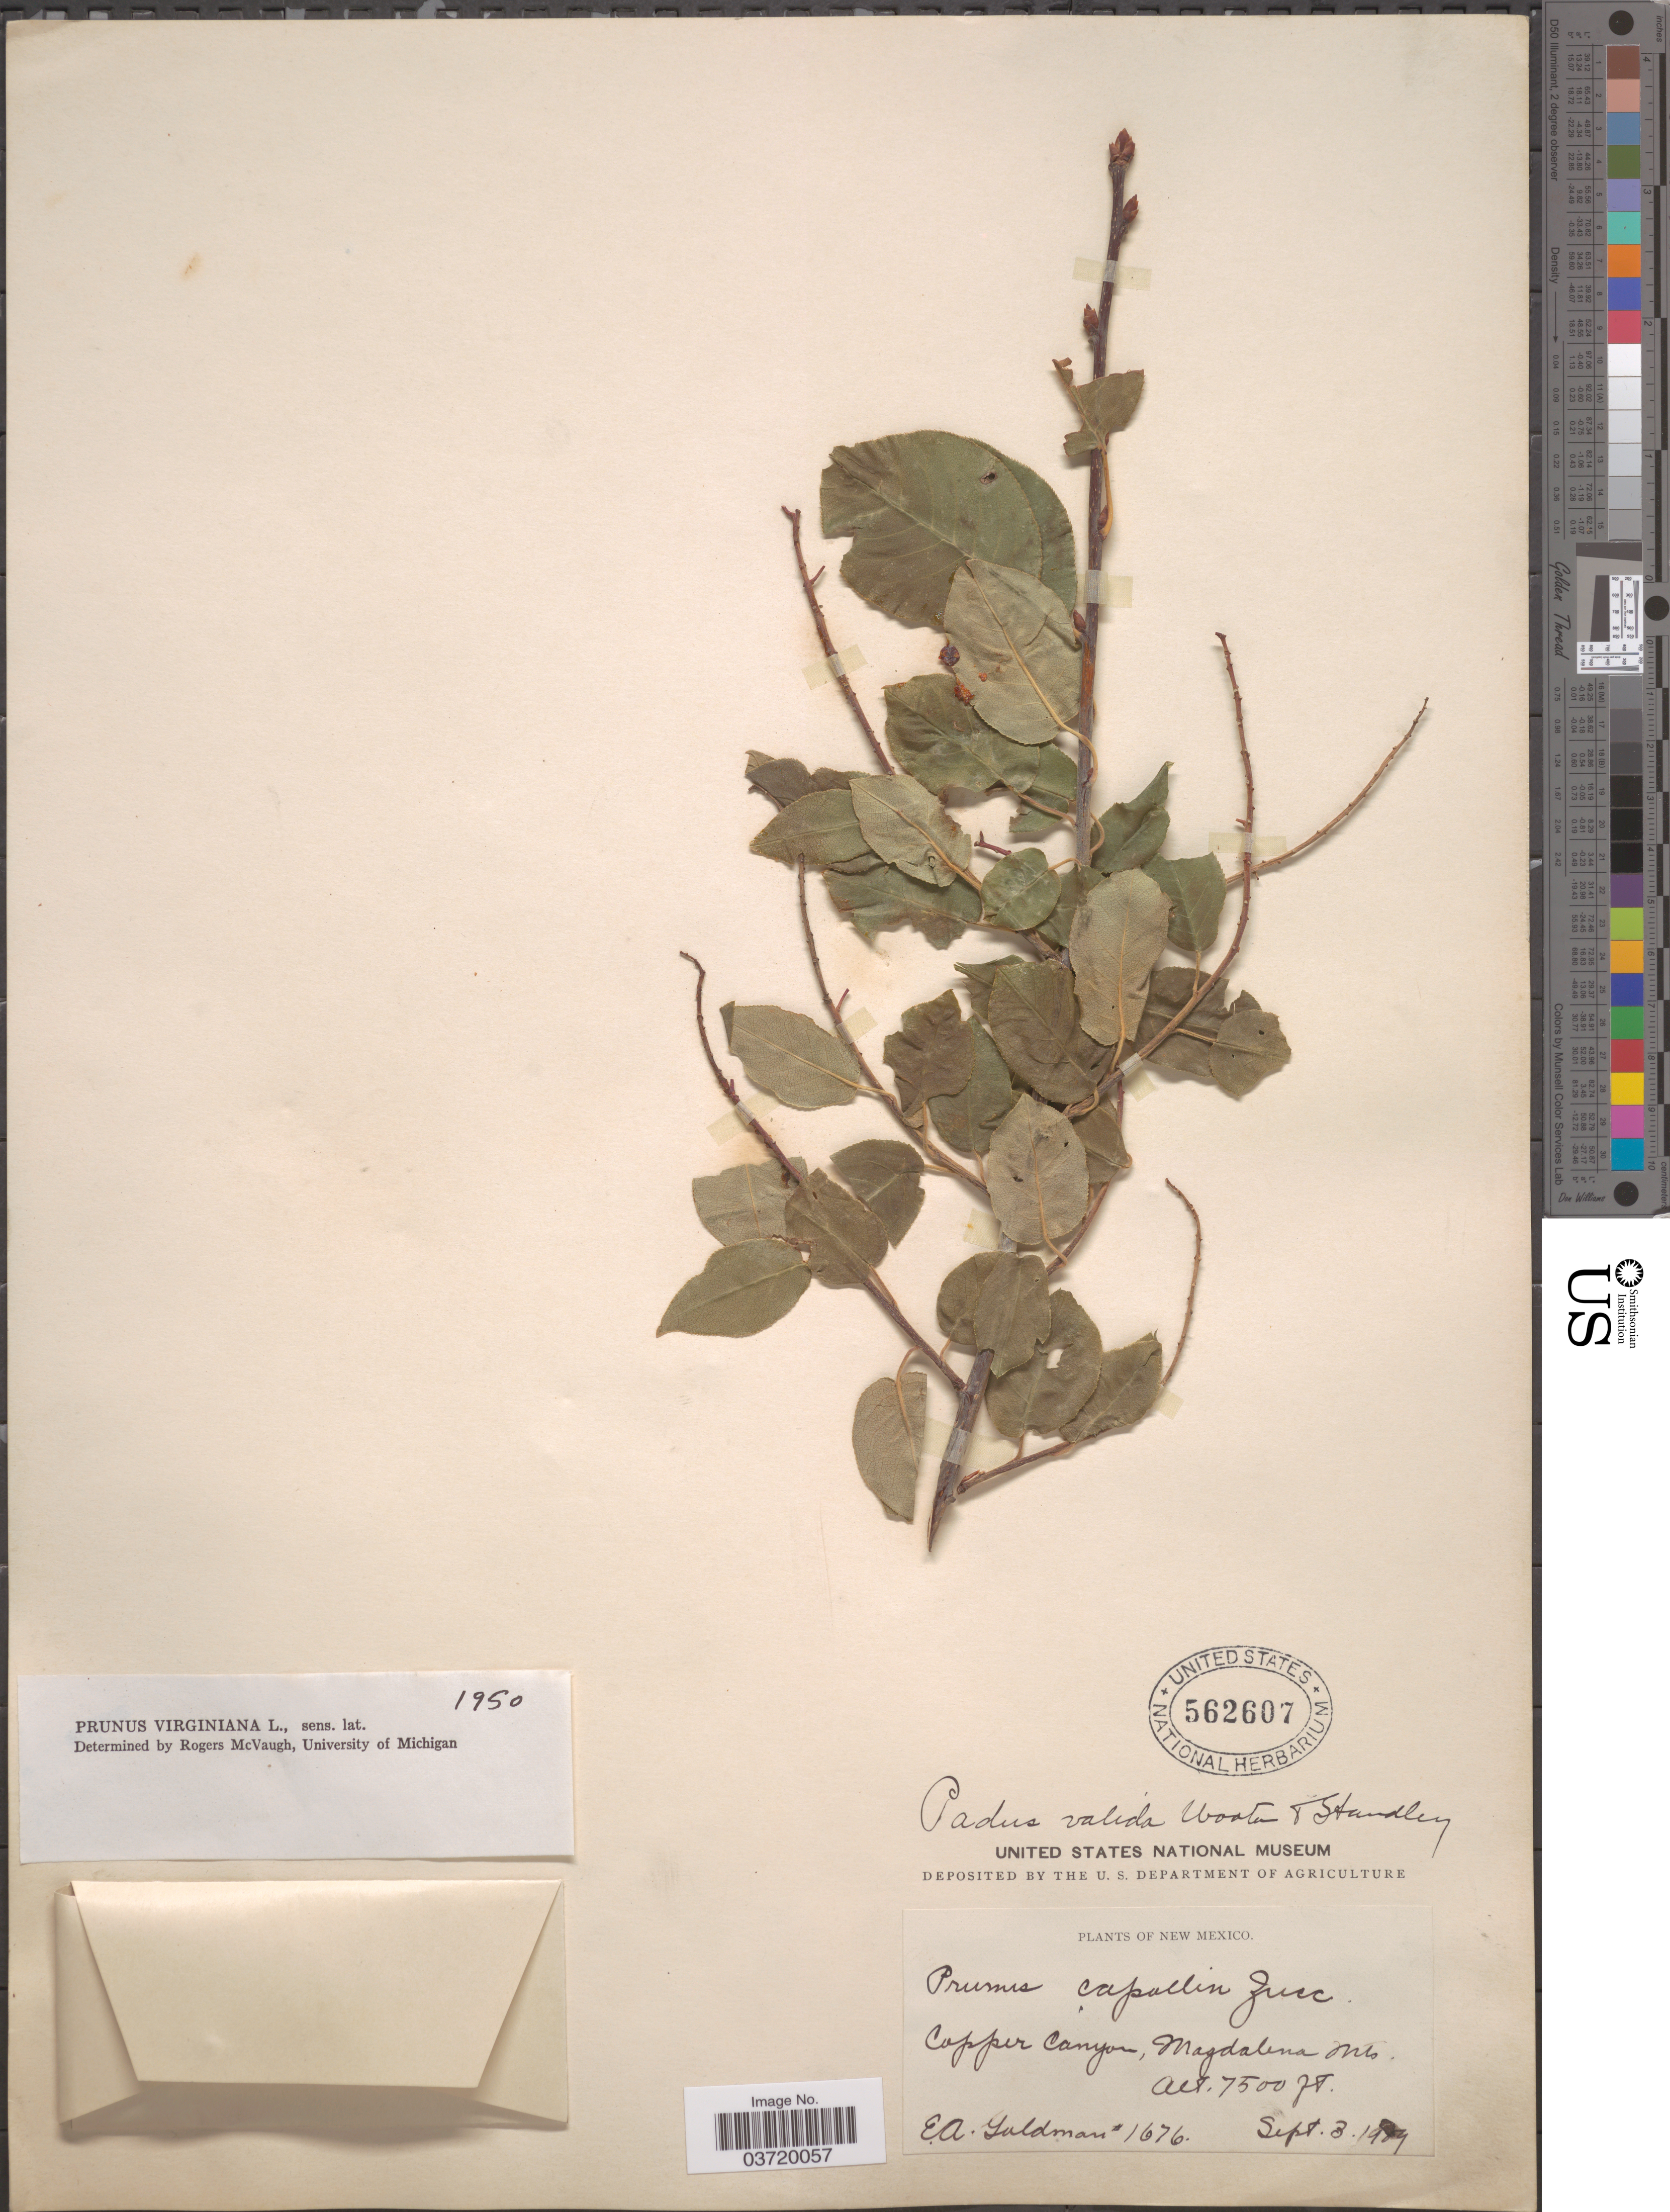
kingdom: Plantae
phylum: Tracheophyta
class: Magnoliopsida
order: Rosales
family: Rosaceae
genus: Prunus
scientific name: Prunus virginiana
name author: L.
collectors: E. A. Goldman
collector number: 1676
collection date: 1904-09-03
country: United States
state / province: New Mexico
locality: Copper Canyon, Magdalena Mts.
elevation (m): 2286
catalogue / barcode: US 562607